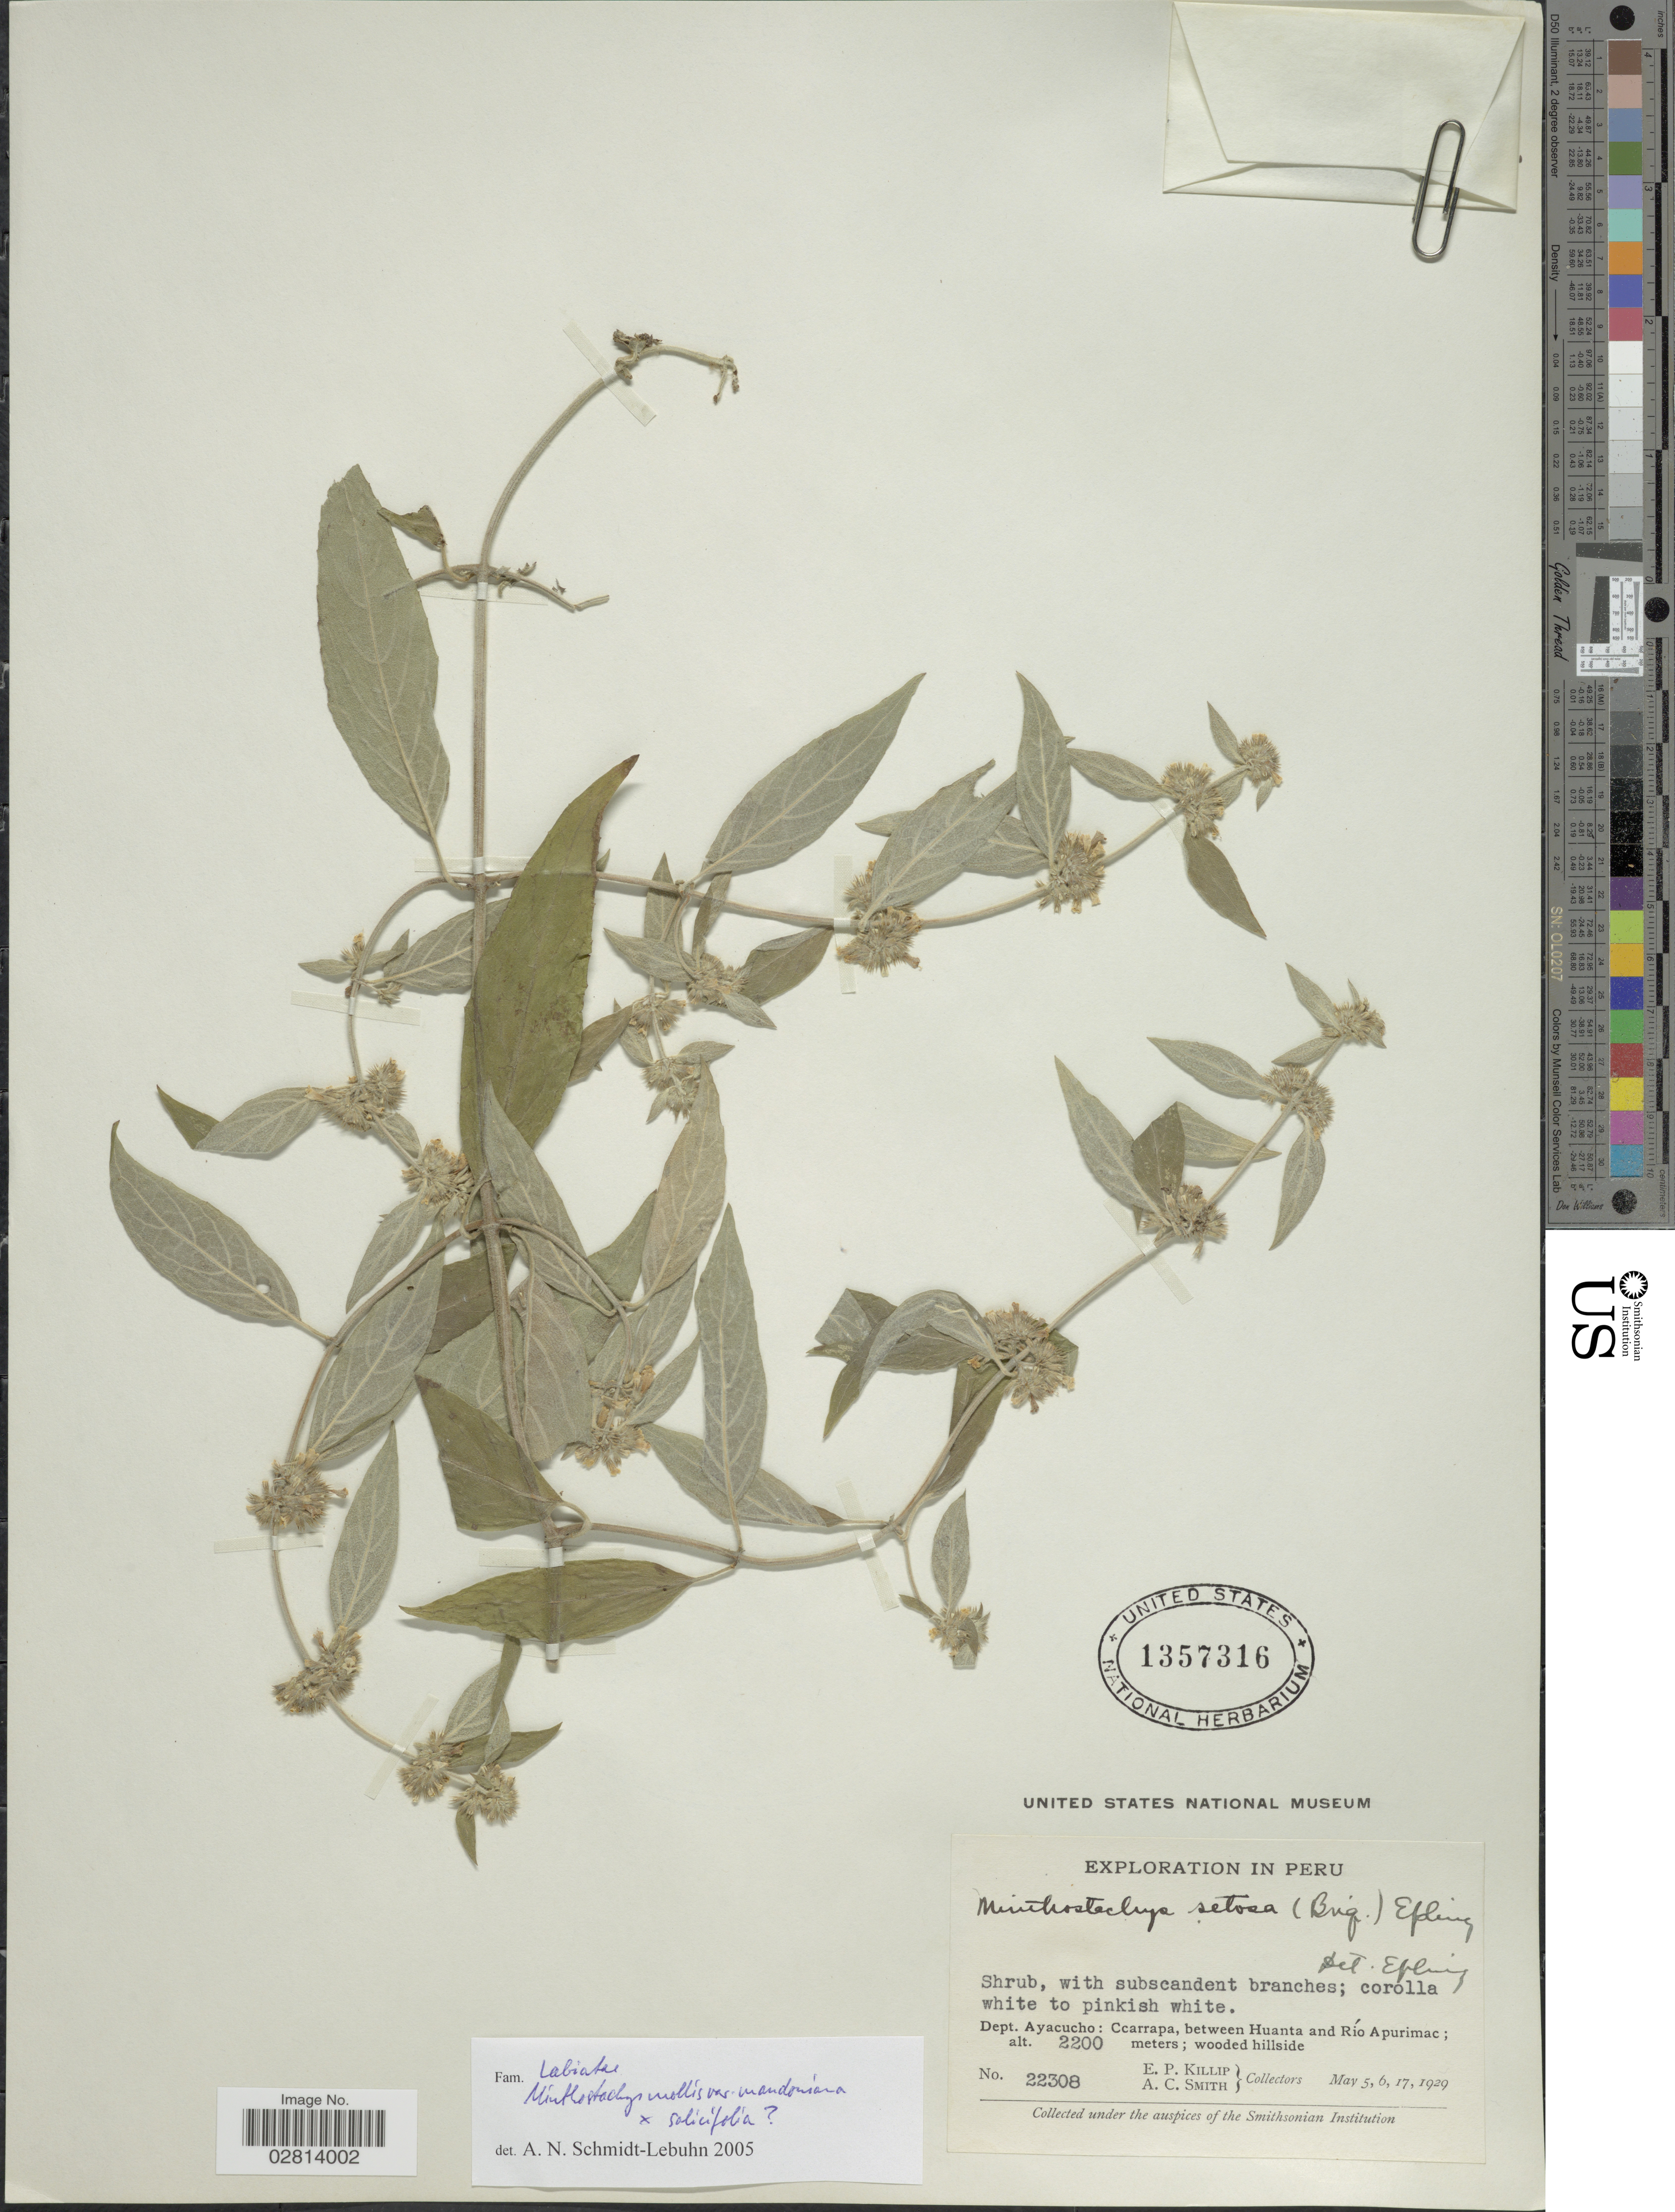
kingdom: Plantae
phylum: Tracheophyta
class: Magnoliopsida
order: Lamiales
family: Lamiaceae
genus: Minthostachys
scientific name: Minthostachys sp.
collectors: E. P. Killip & A. C. Smith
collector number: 22308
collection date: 1929-05-05/1929-05-17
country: Peru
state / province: Ayacucho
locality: Dept. Ayacucho: Ccarrapa, between Huanta and Río Apurimac.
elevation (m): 2200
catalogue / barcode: US 1357316